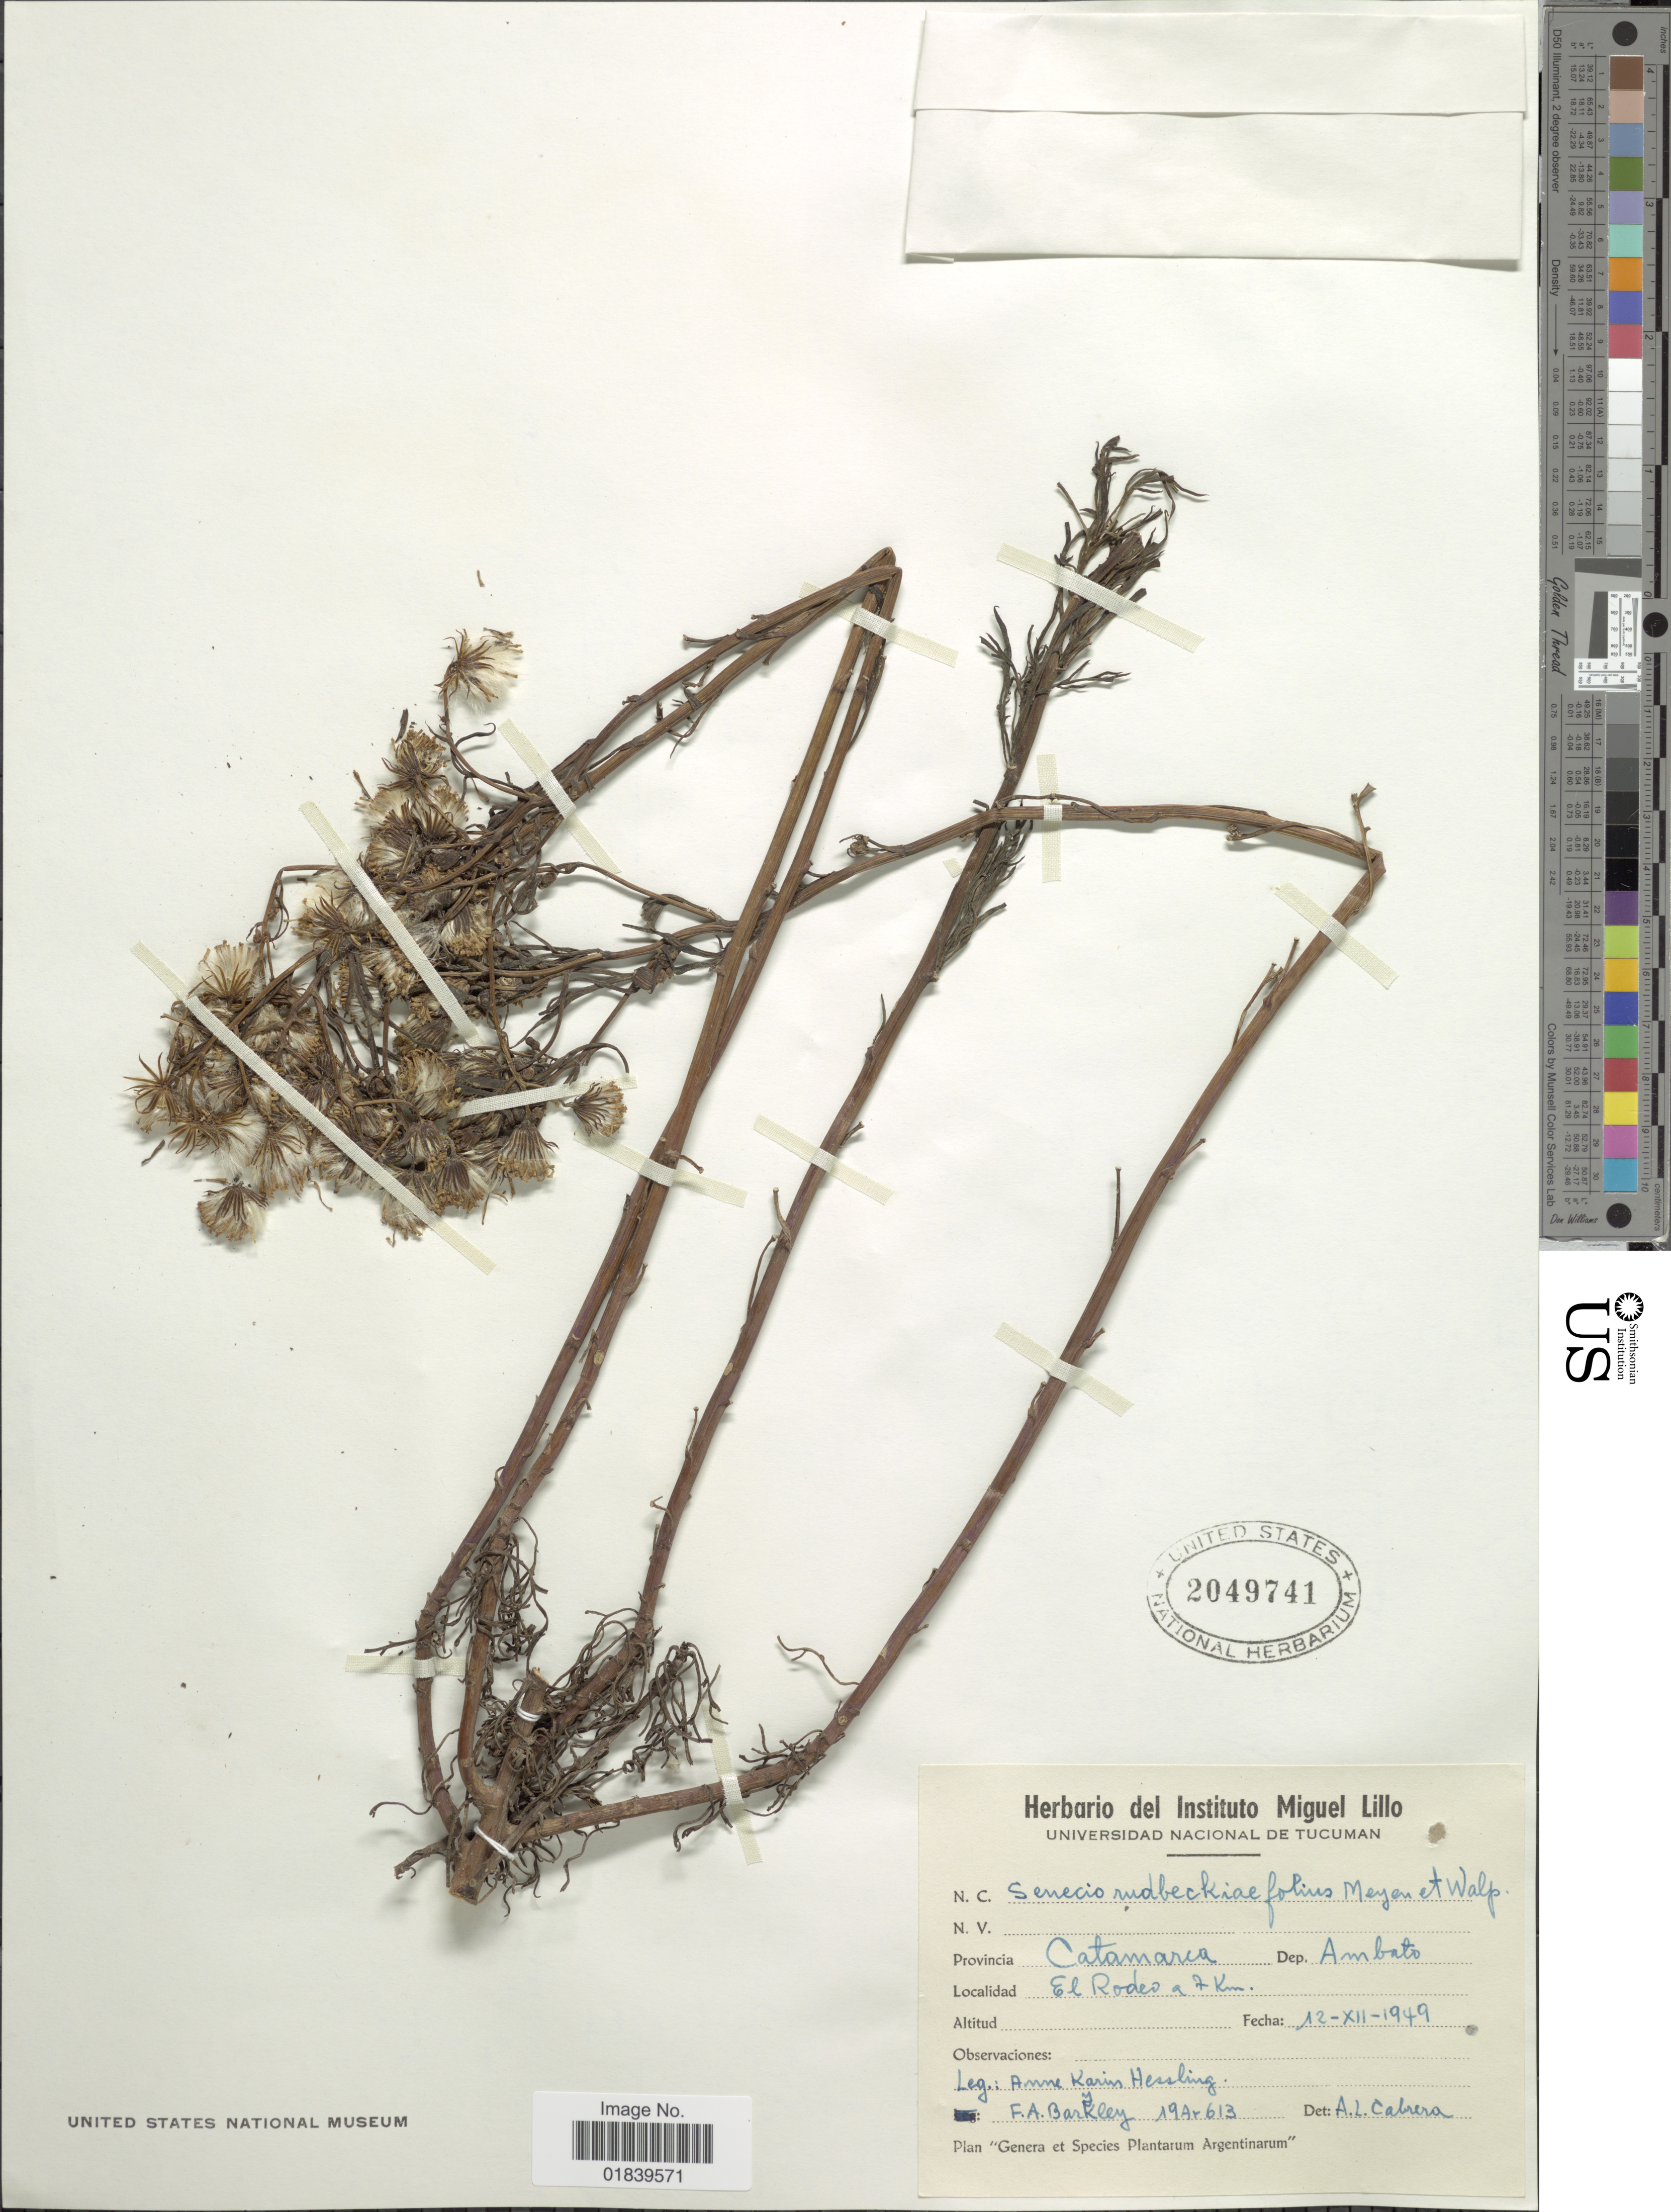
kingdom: Plantae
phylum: Tracheophyta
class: Magnoliopsida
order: Asterales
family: Asteraceae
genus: Senecio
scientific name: Senecio rudbeckiifolius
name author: Meyen & Walp.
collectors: F. A. Barkley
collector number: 19Ar613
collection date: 1949-12-12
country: Argentina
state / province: Catamarca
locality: Provincia Catamarca. Dep. Ambato. El Rodeo a 7 km.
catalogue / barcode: US 2049741